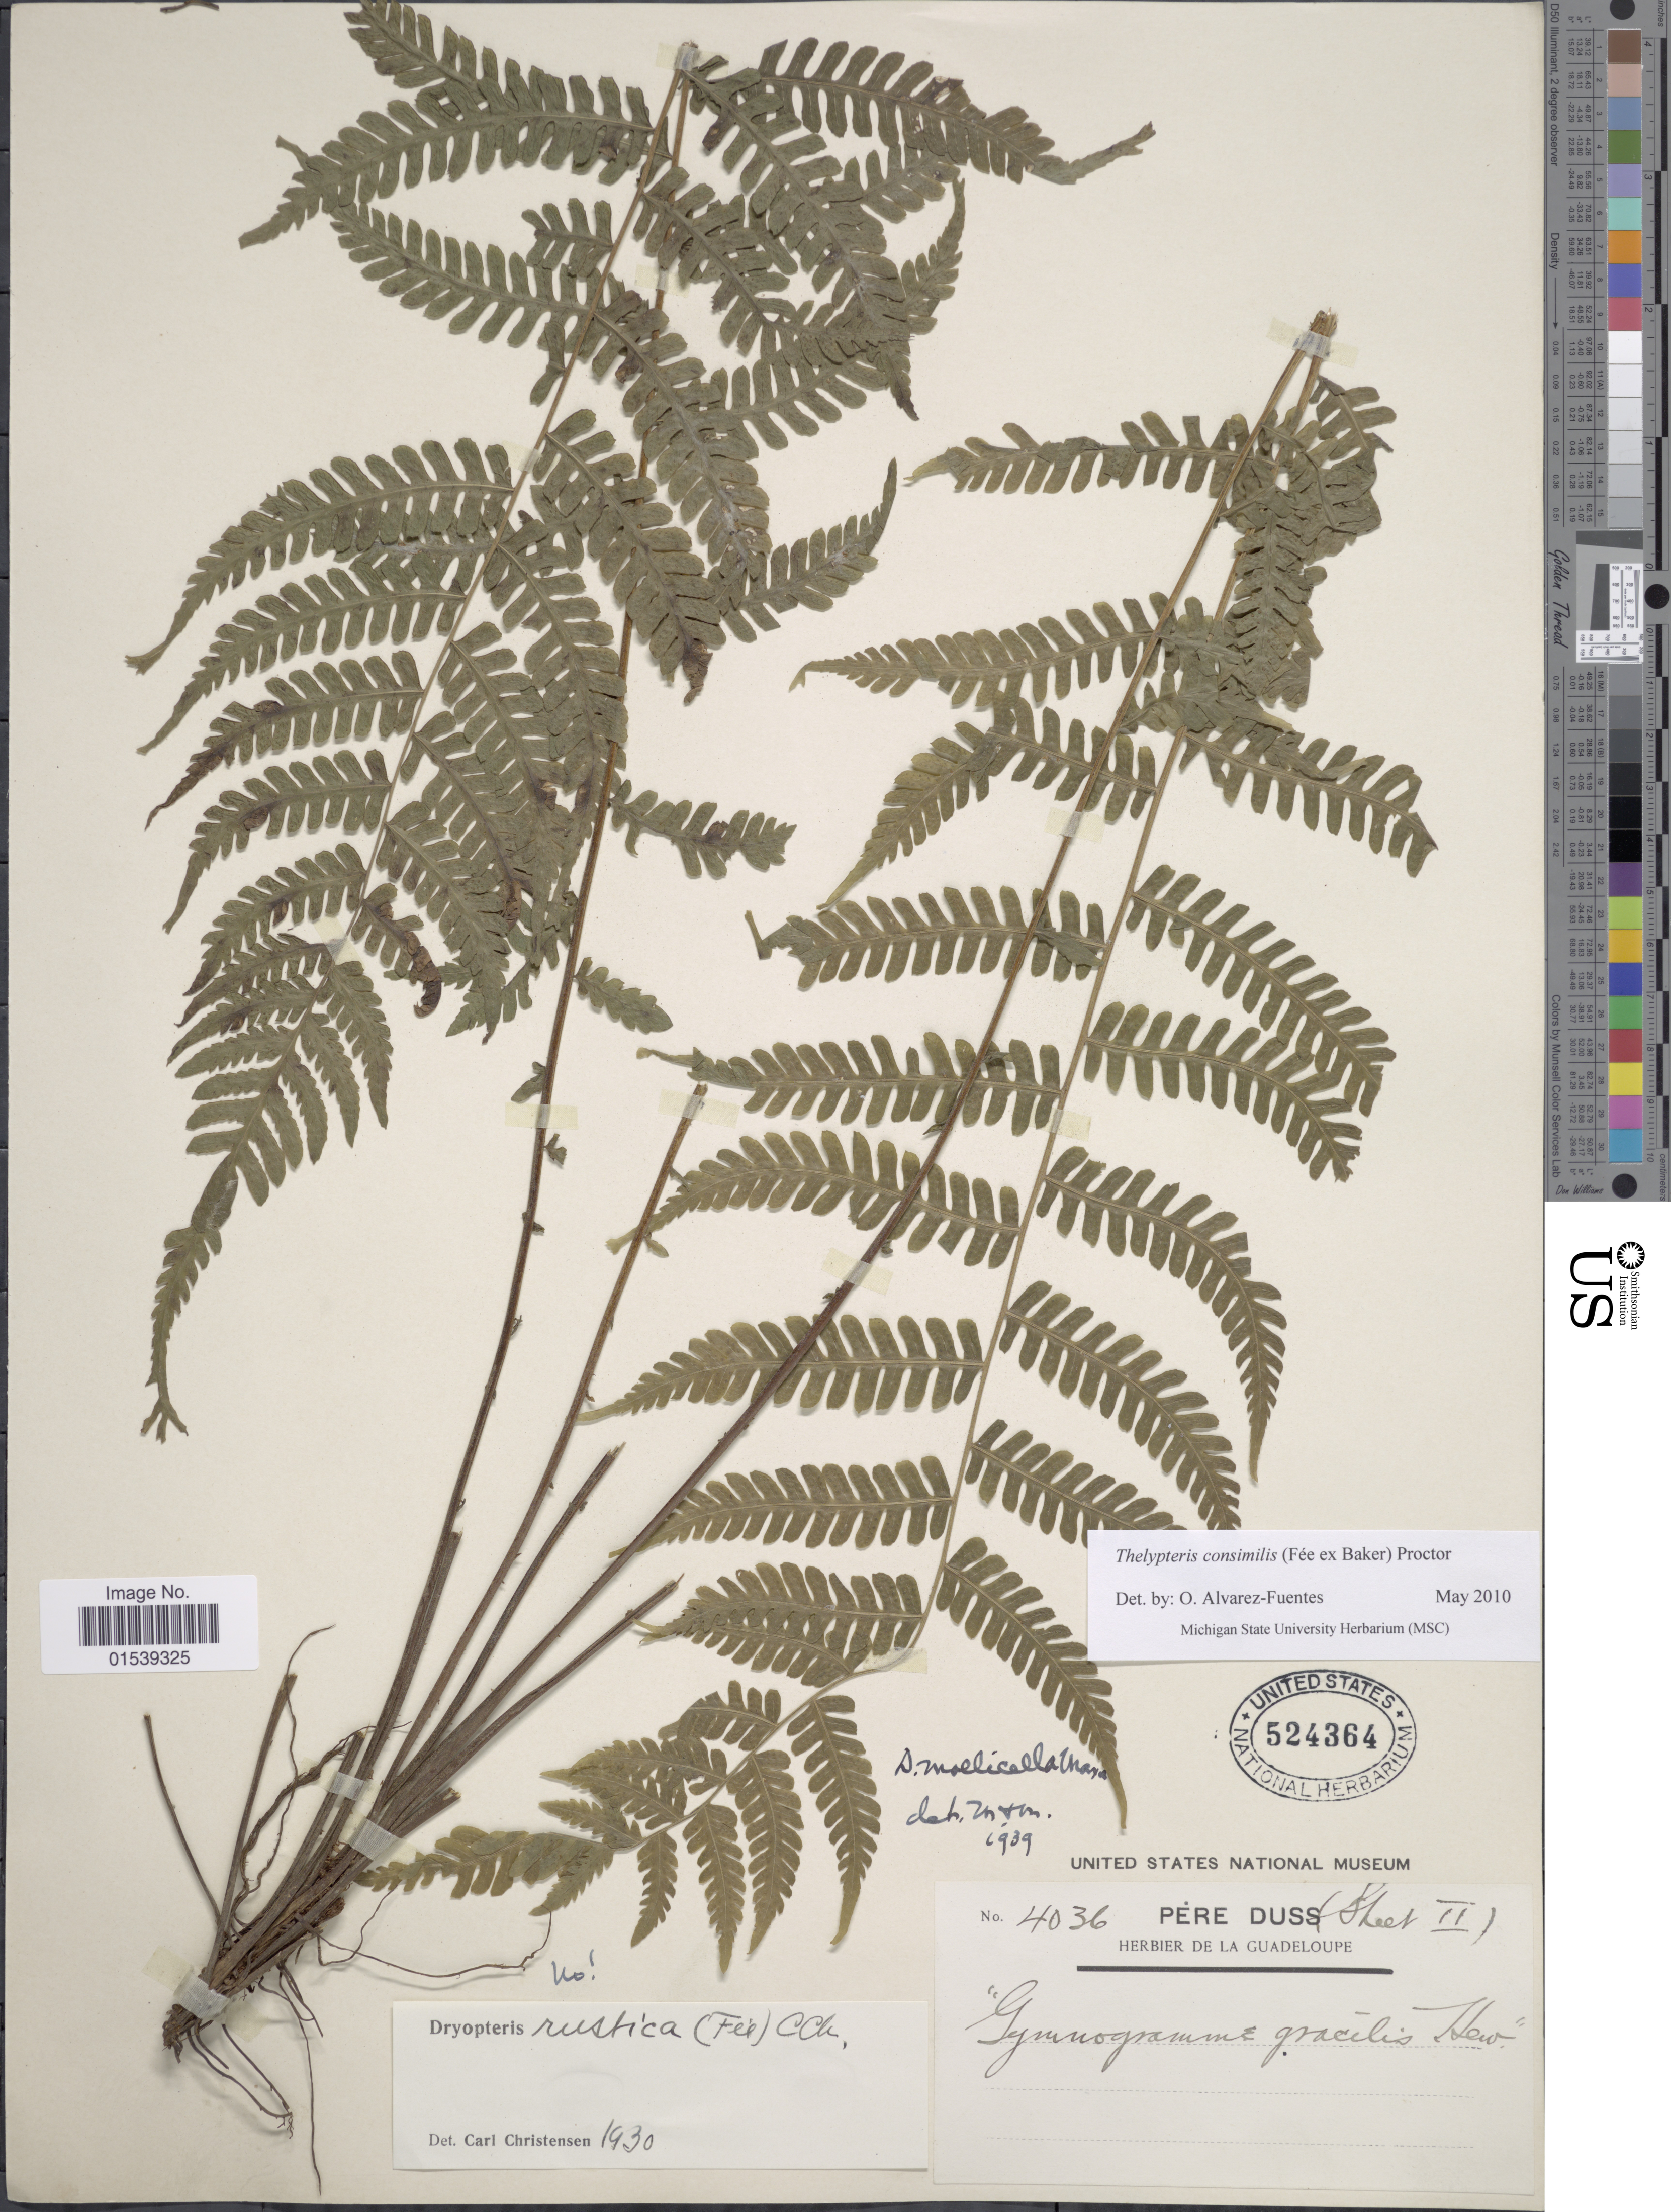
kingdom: Plantae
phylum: Tracheophyta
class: Polypodiopsida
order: Polypodiales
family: Thelypteridaceae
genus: Amauropelta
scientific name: Amauropelta gracilis ined. 2015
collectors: Père Duss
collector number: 4036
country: Guadeloupe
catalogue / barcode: US 524364